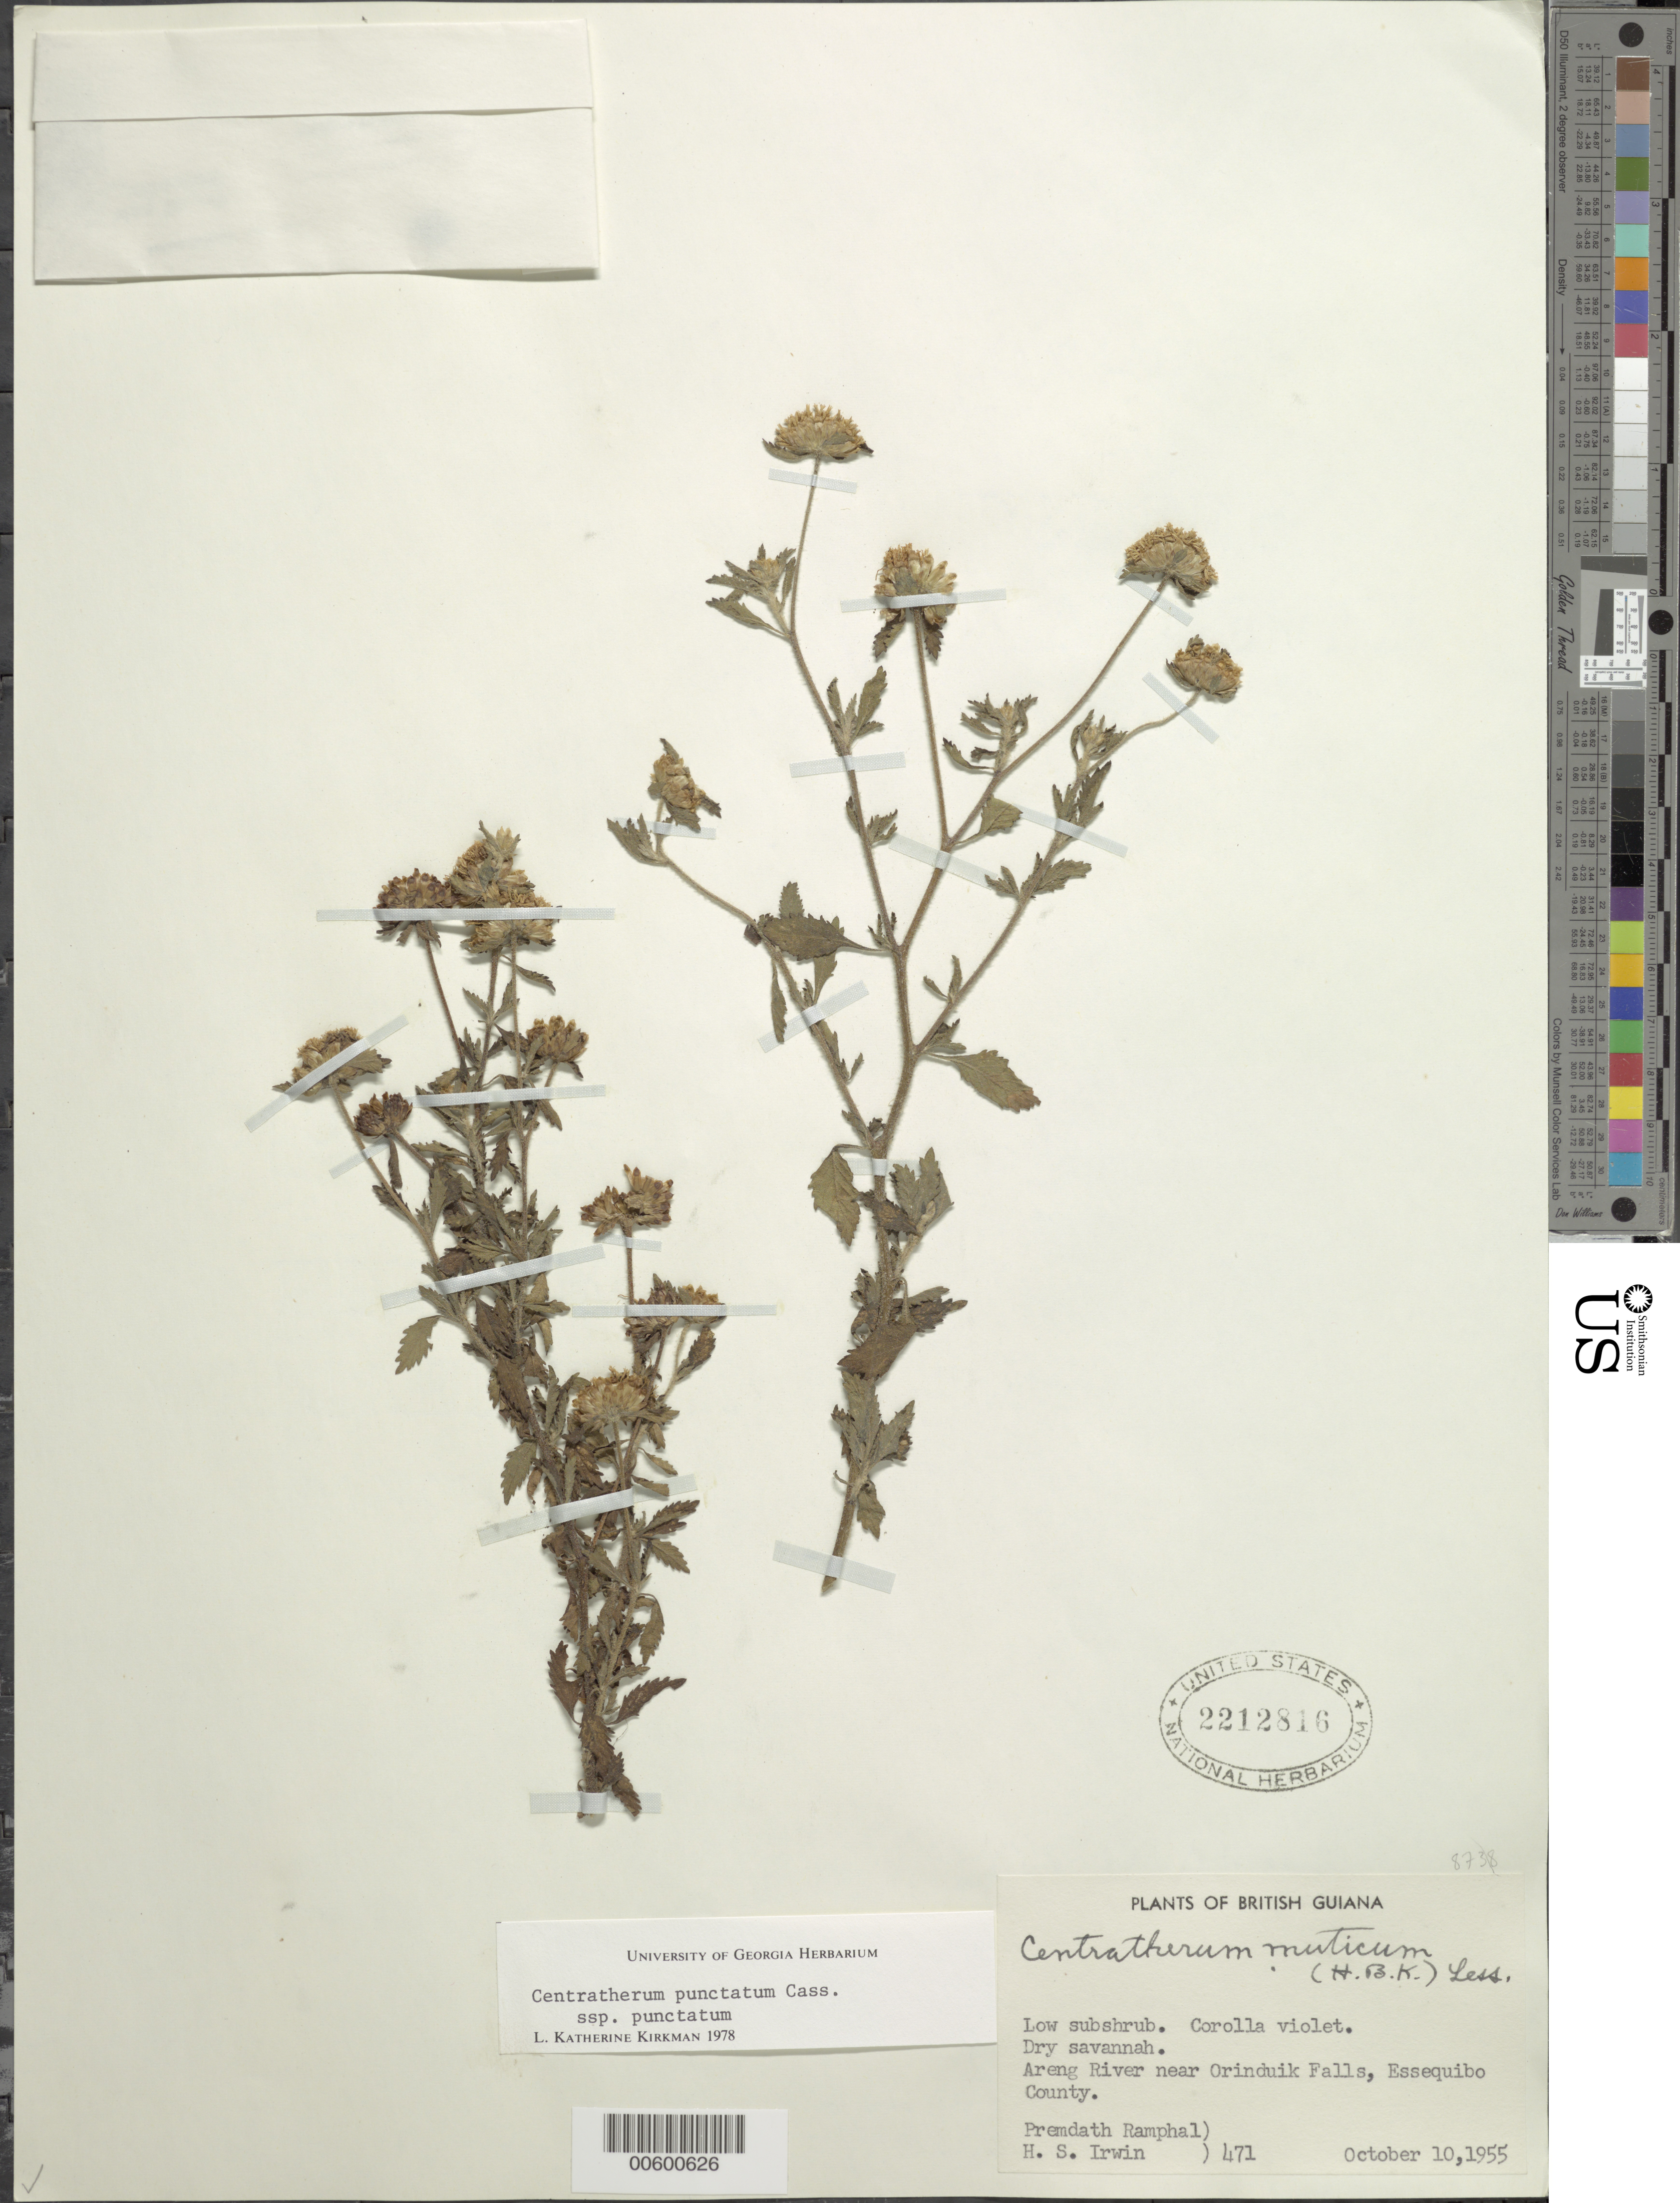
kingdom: Plantae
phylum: Tracheophyta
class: Magnoliopsida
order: Asterales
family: Asteraceae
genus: Centratherum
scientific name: Centratherum punctatum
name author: Cass.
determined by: Kirkman, L. K.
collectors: H. Irwin & P. Ramphal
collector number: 471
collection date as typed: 10-Oct-55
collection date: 1955-10-10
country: Guyana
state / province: Potaro-Siparuni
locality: Ireng R., Orinduik Falls, Essequibo County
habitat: Low subshrub. Dry savannah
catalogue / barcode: US 2212816